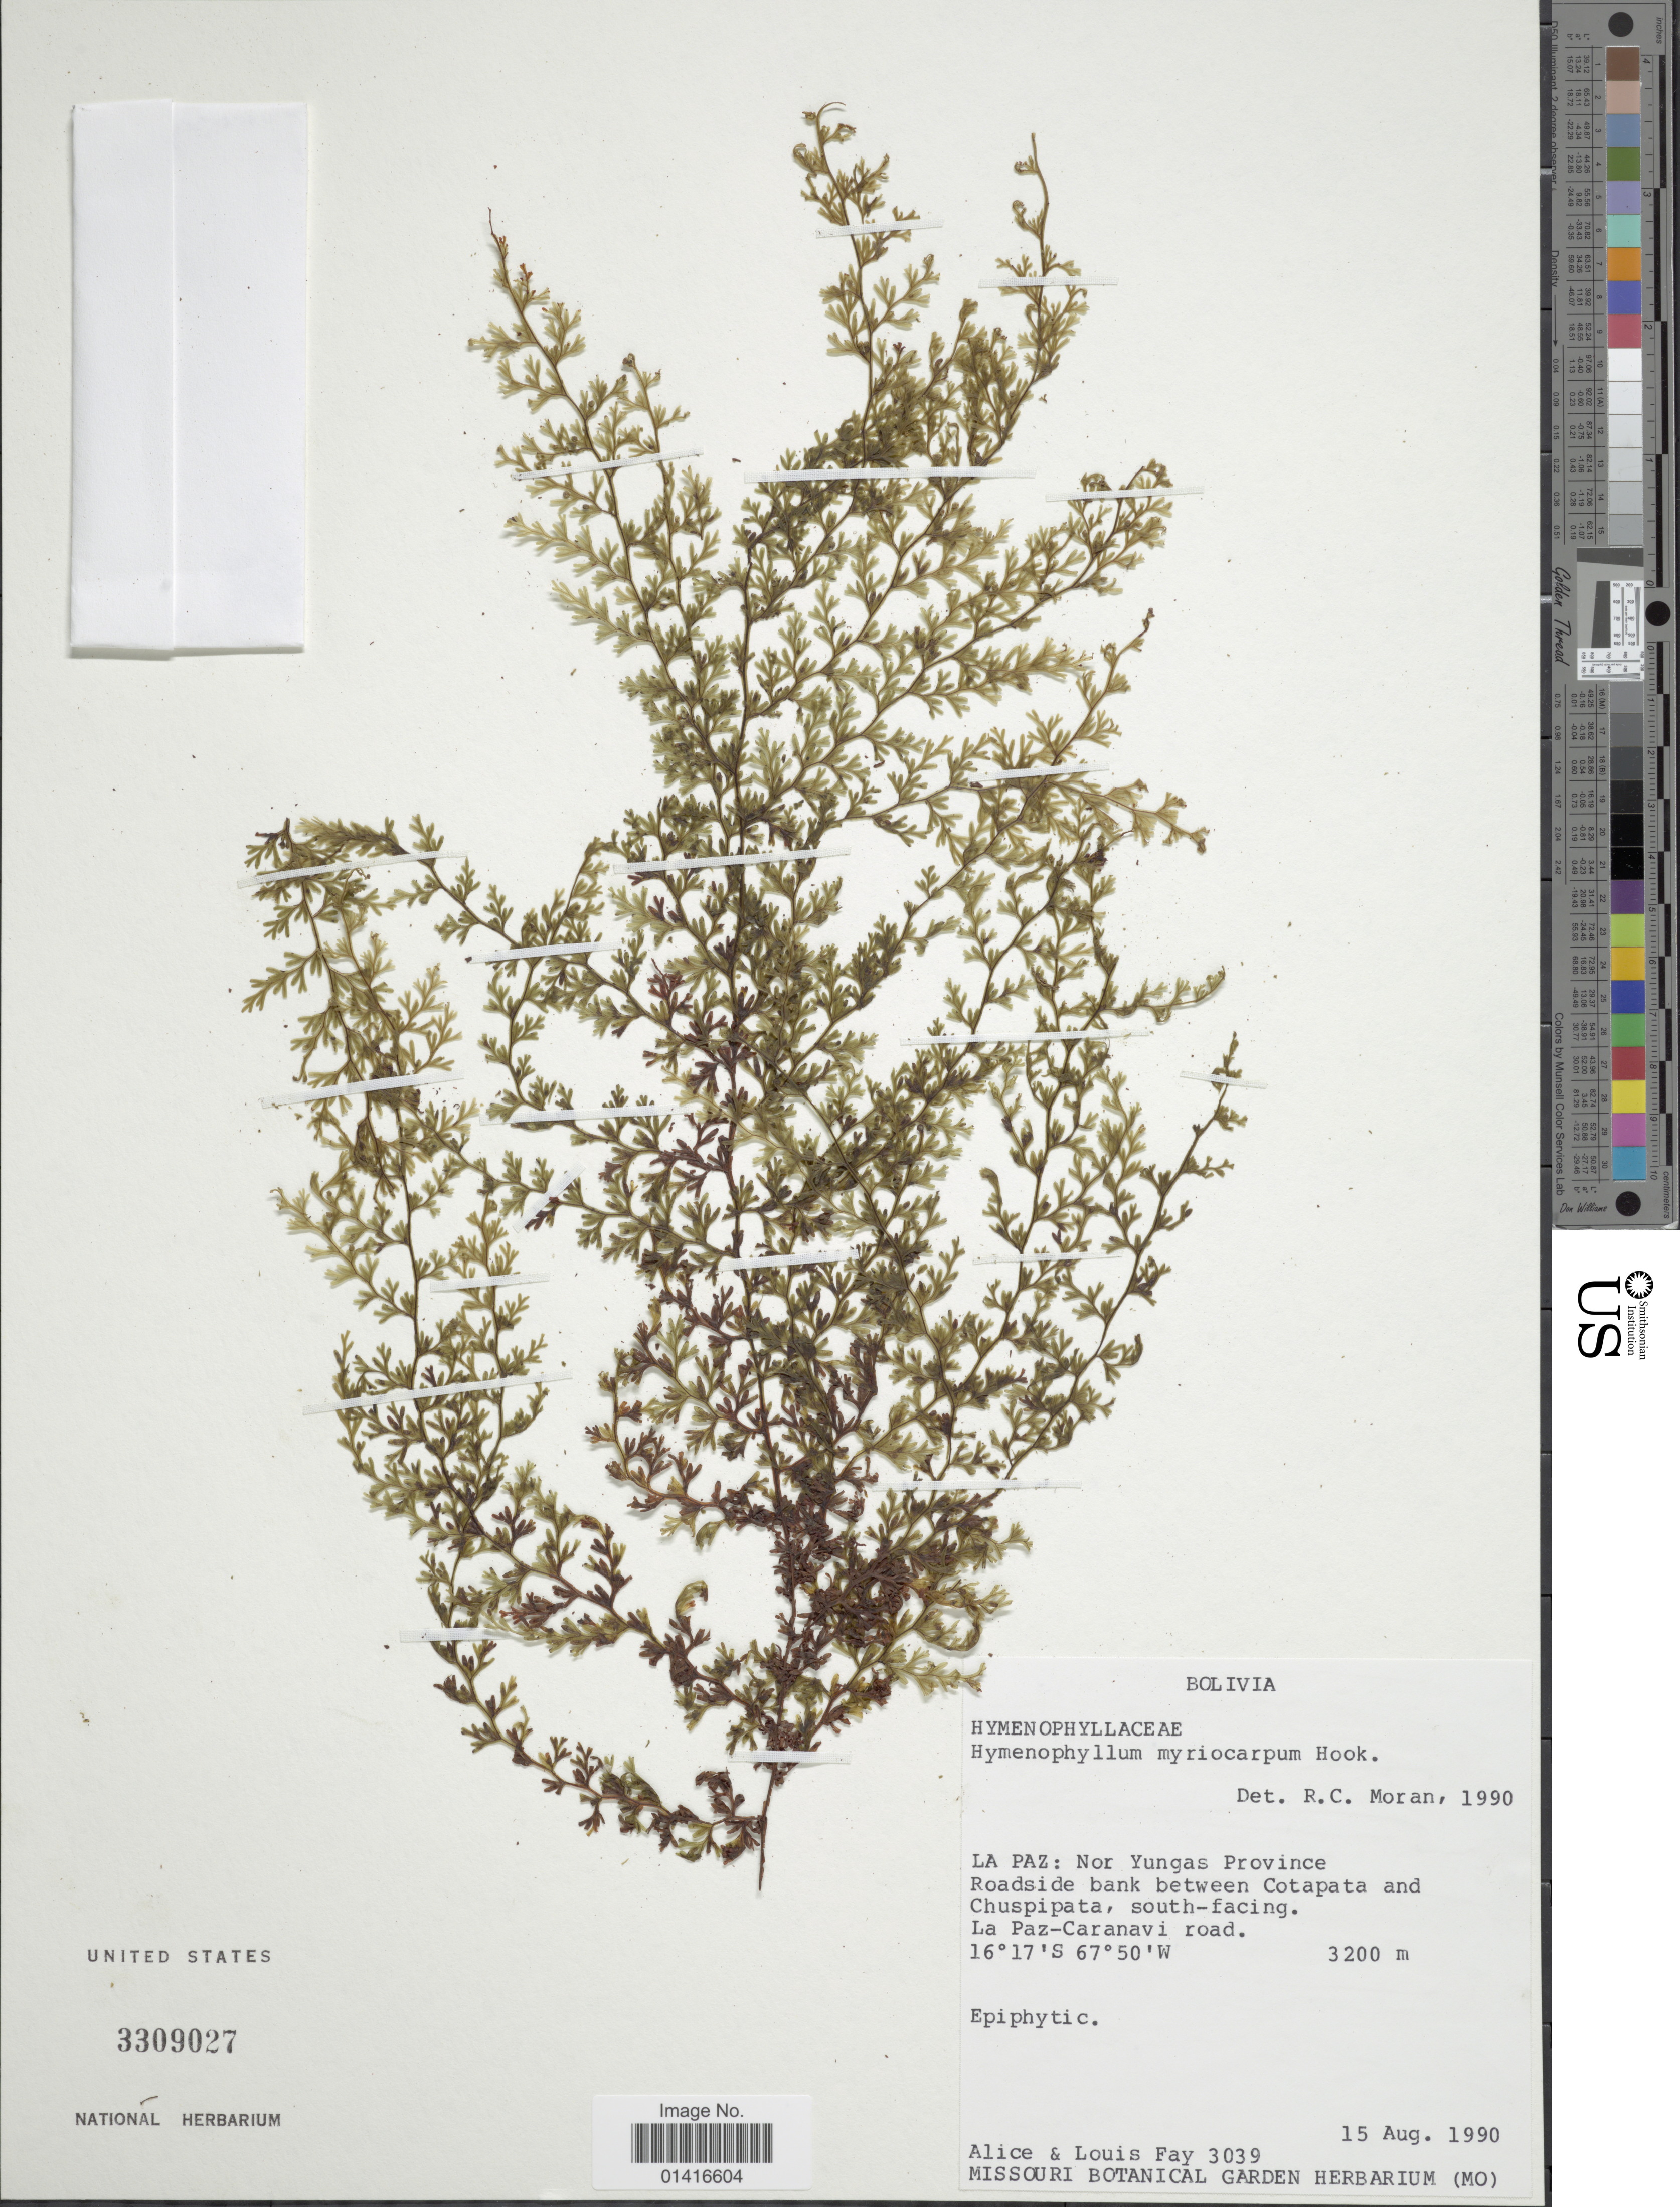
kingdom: Plantae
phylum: Tracheophyta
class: Polypodiopsida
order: Hymenophyllales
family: Hymenophyllaceae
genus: Hymenophyllum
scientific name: Hymenophyllum myriocarpum var. myriocarpum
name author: Hook.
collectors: A. Fay & L. Fay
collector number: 3039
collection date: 1990-08-15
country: Bolivia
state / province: La Paz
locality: Nor Yungas Province Roadside bank between Cotapata and Chuspipata, south facing. La Paz-Caranavi road.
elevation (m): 3200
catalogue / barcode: US 3309027